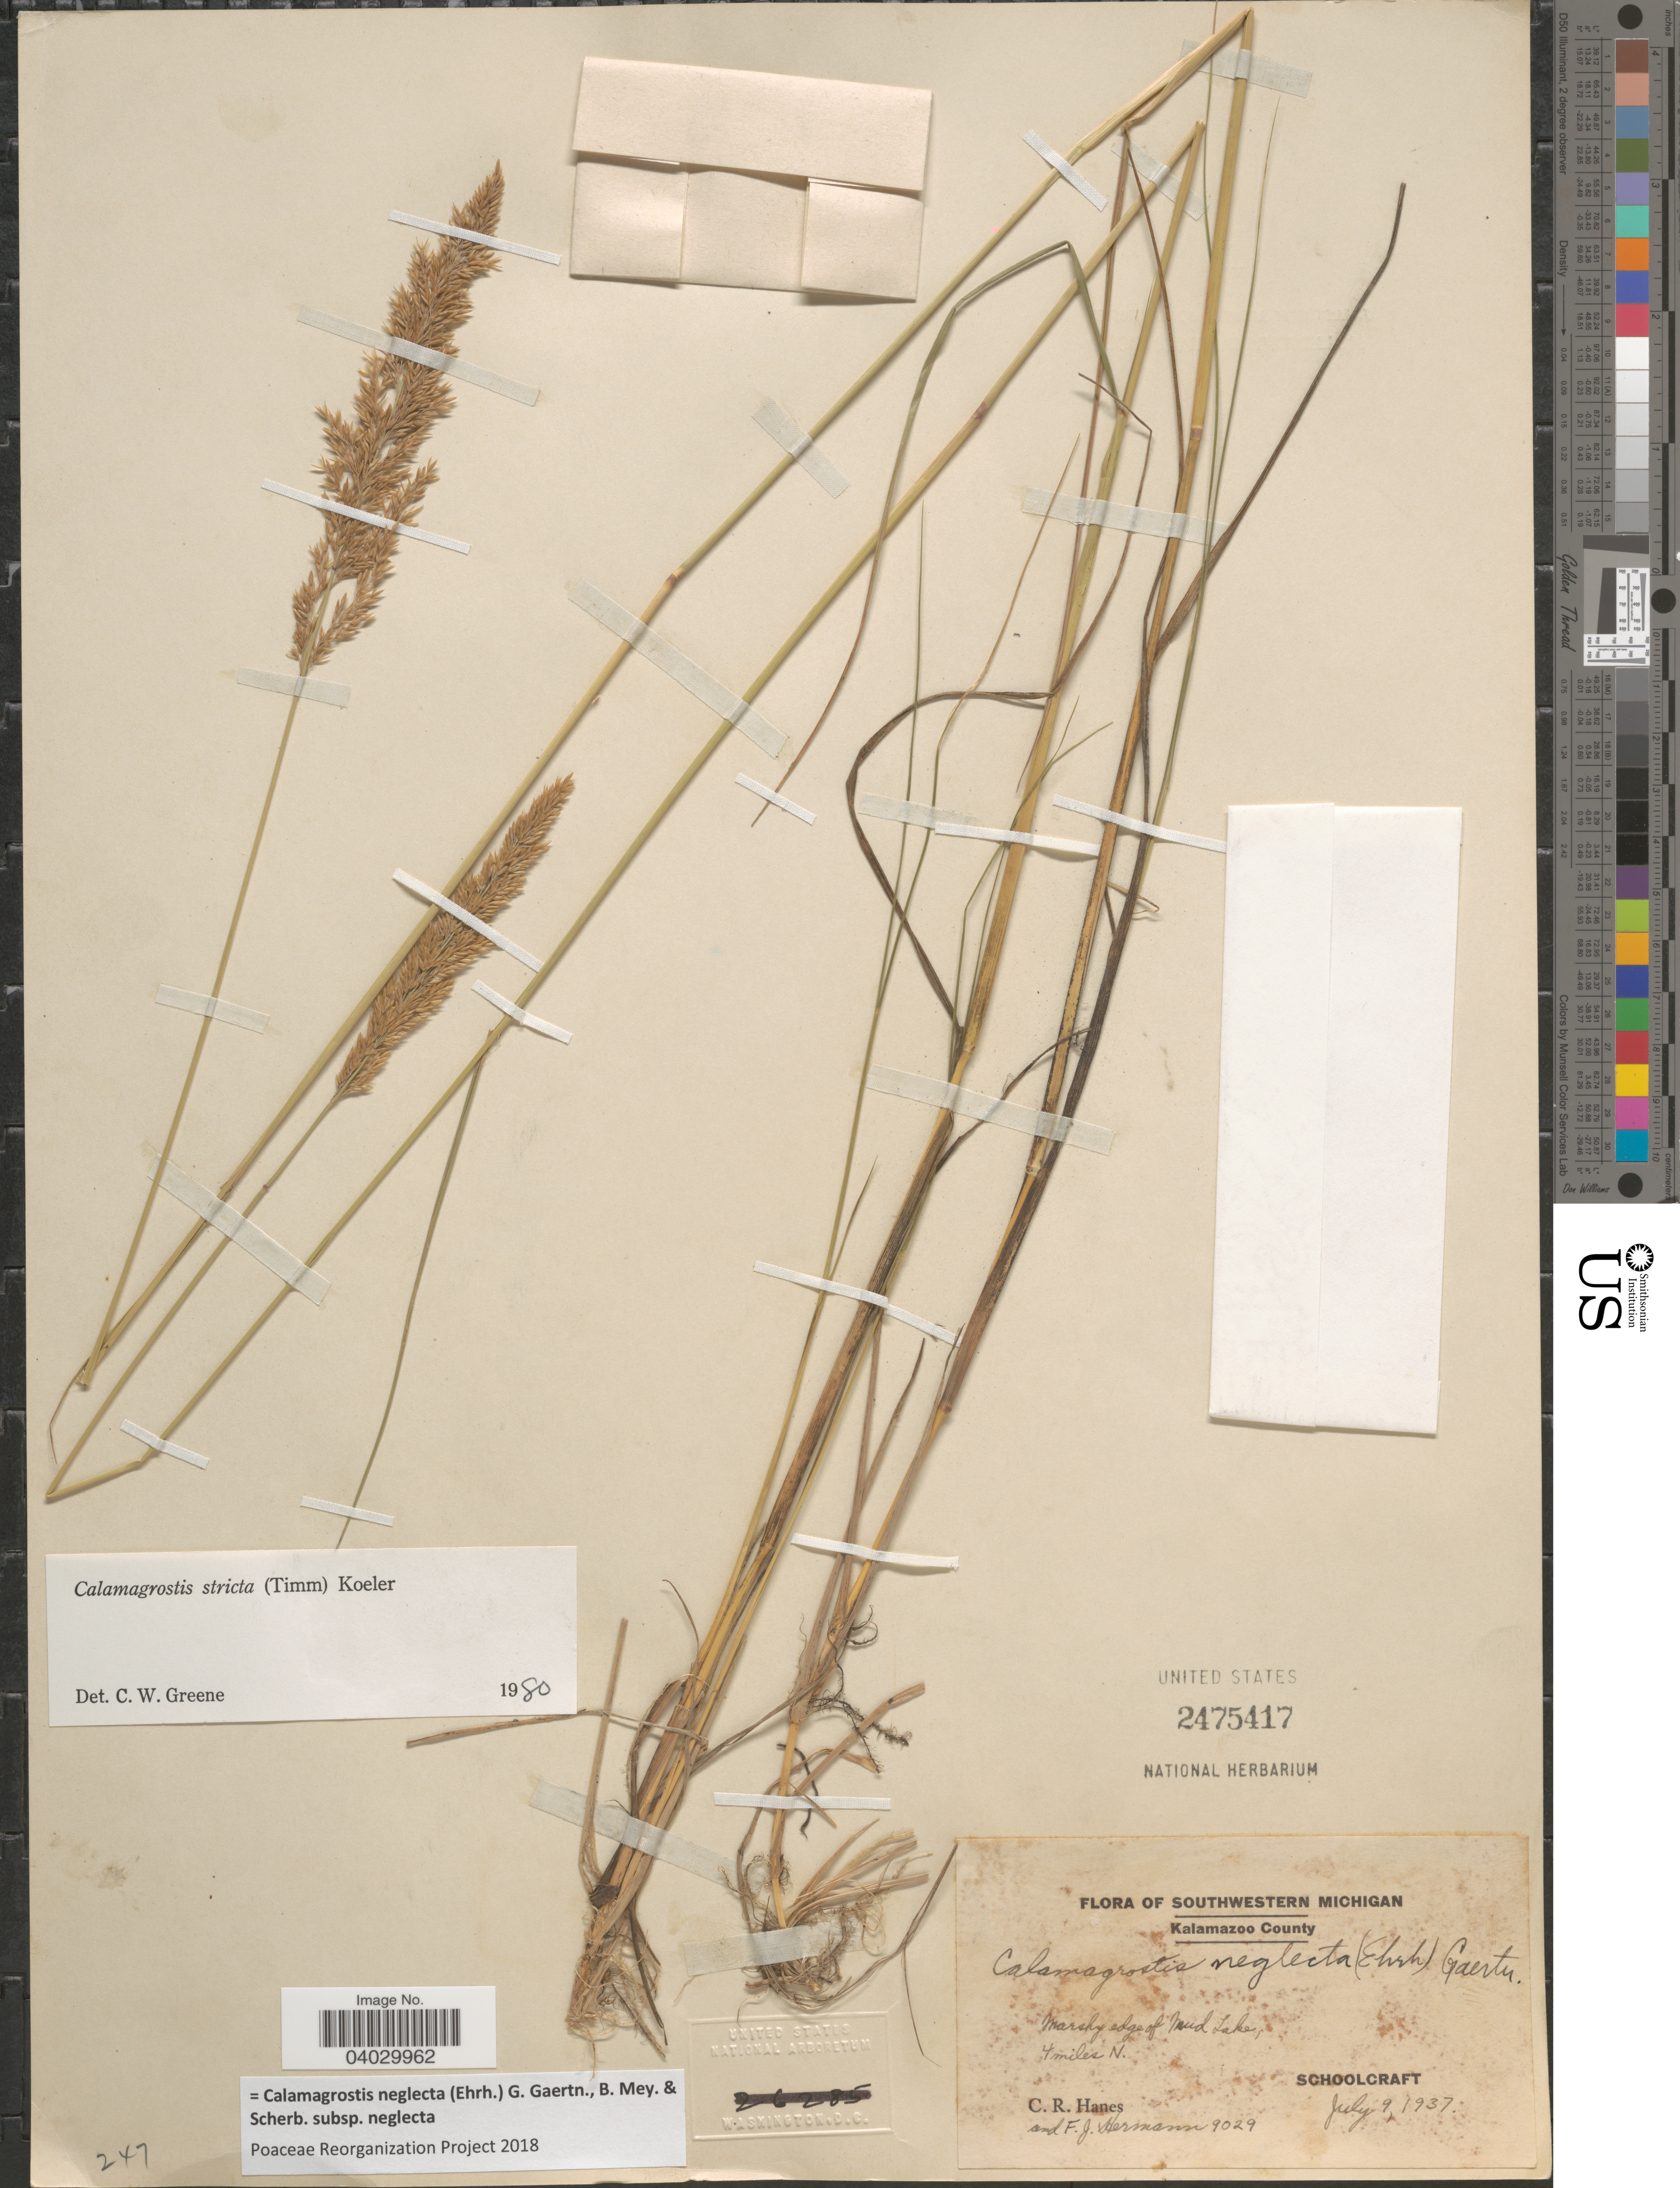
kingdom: Plantae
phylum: Tracheophyta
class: Liliopsida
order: Poales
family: Poaceae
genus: Calamagrostis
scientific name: Calamagrostis neglecta subsp. neglecta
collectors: C. Hanes & F. J. Hermann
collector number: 9029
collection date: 1937-07-09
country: United States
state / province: Michigan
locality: Southwestern Michigan. Kalamazoo County. Marshy edge of Mud Lake, 4 miles N. Schoolcraft.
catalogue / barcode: US 2475417